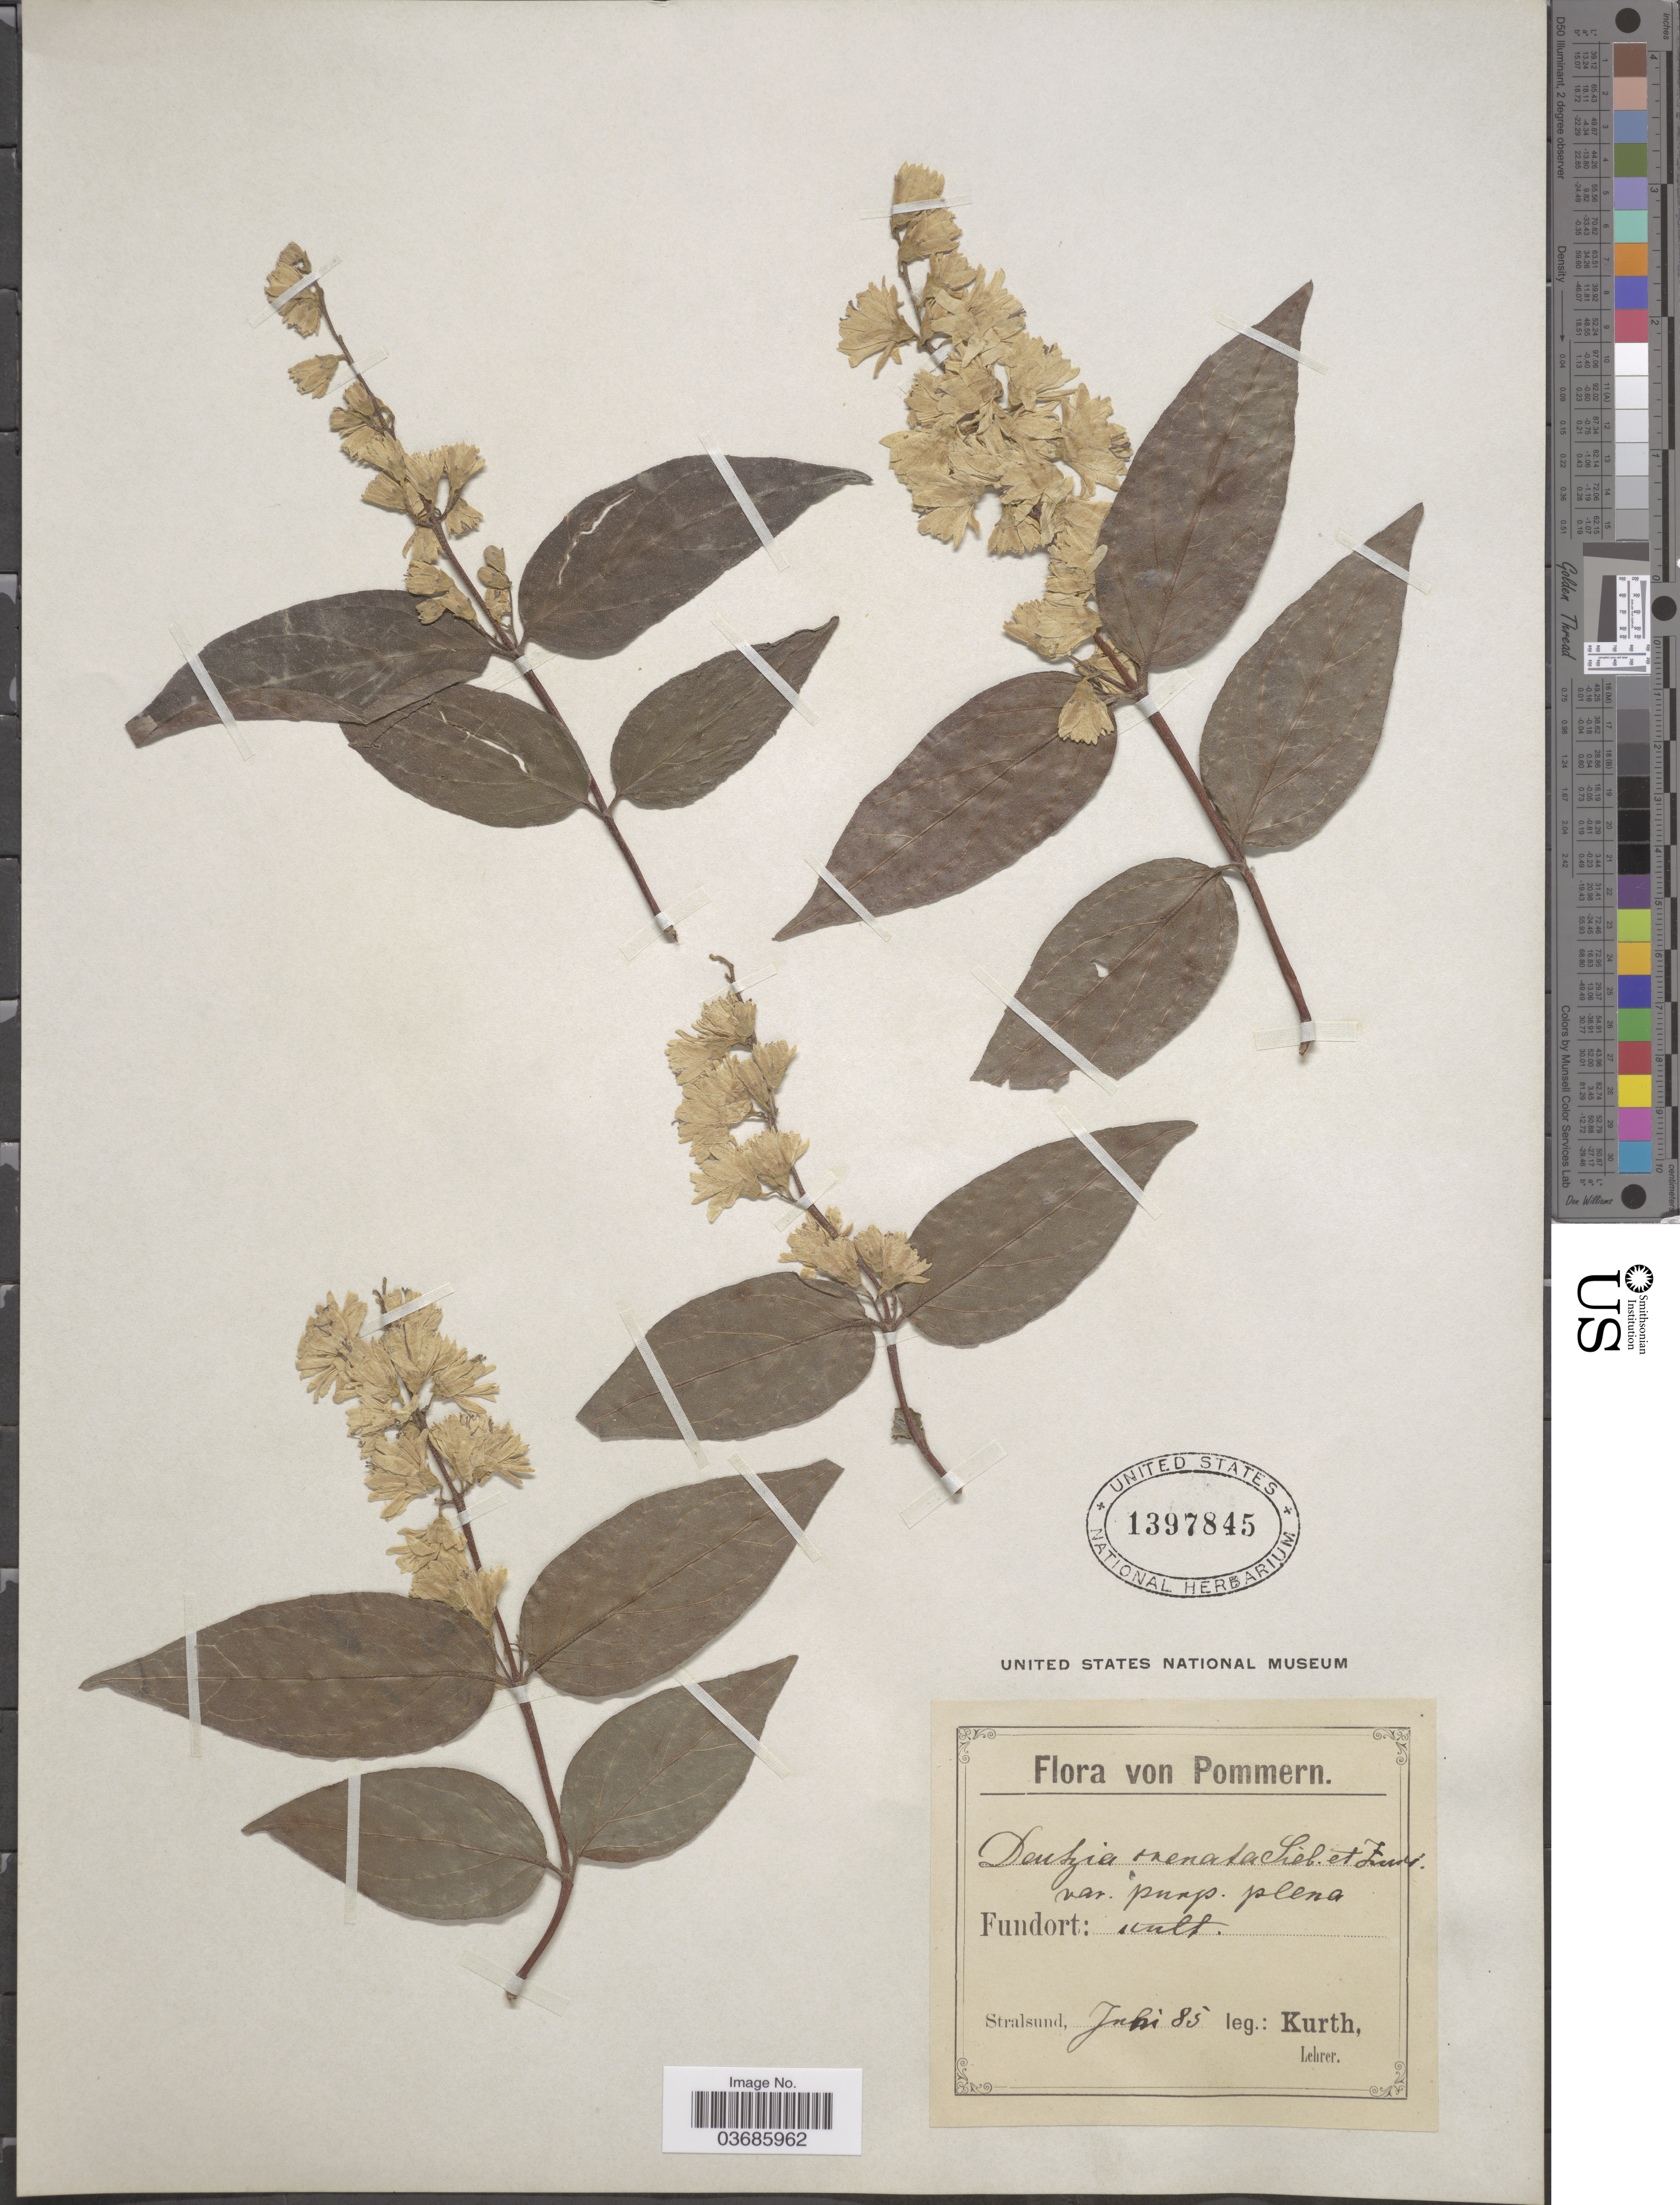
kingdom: Plantae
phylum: Tracheophyta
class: Magnoliopsida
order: Cornales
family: Hydrangeaceae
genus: Deutzia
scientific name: Deutzia scabra var. crenata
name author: Maxim.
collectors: Kurth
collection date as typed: Transcribed d/m/y: /7/85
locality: Pommern. Cult.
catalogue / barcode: US 1397845